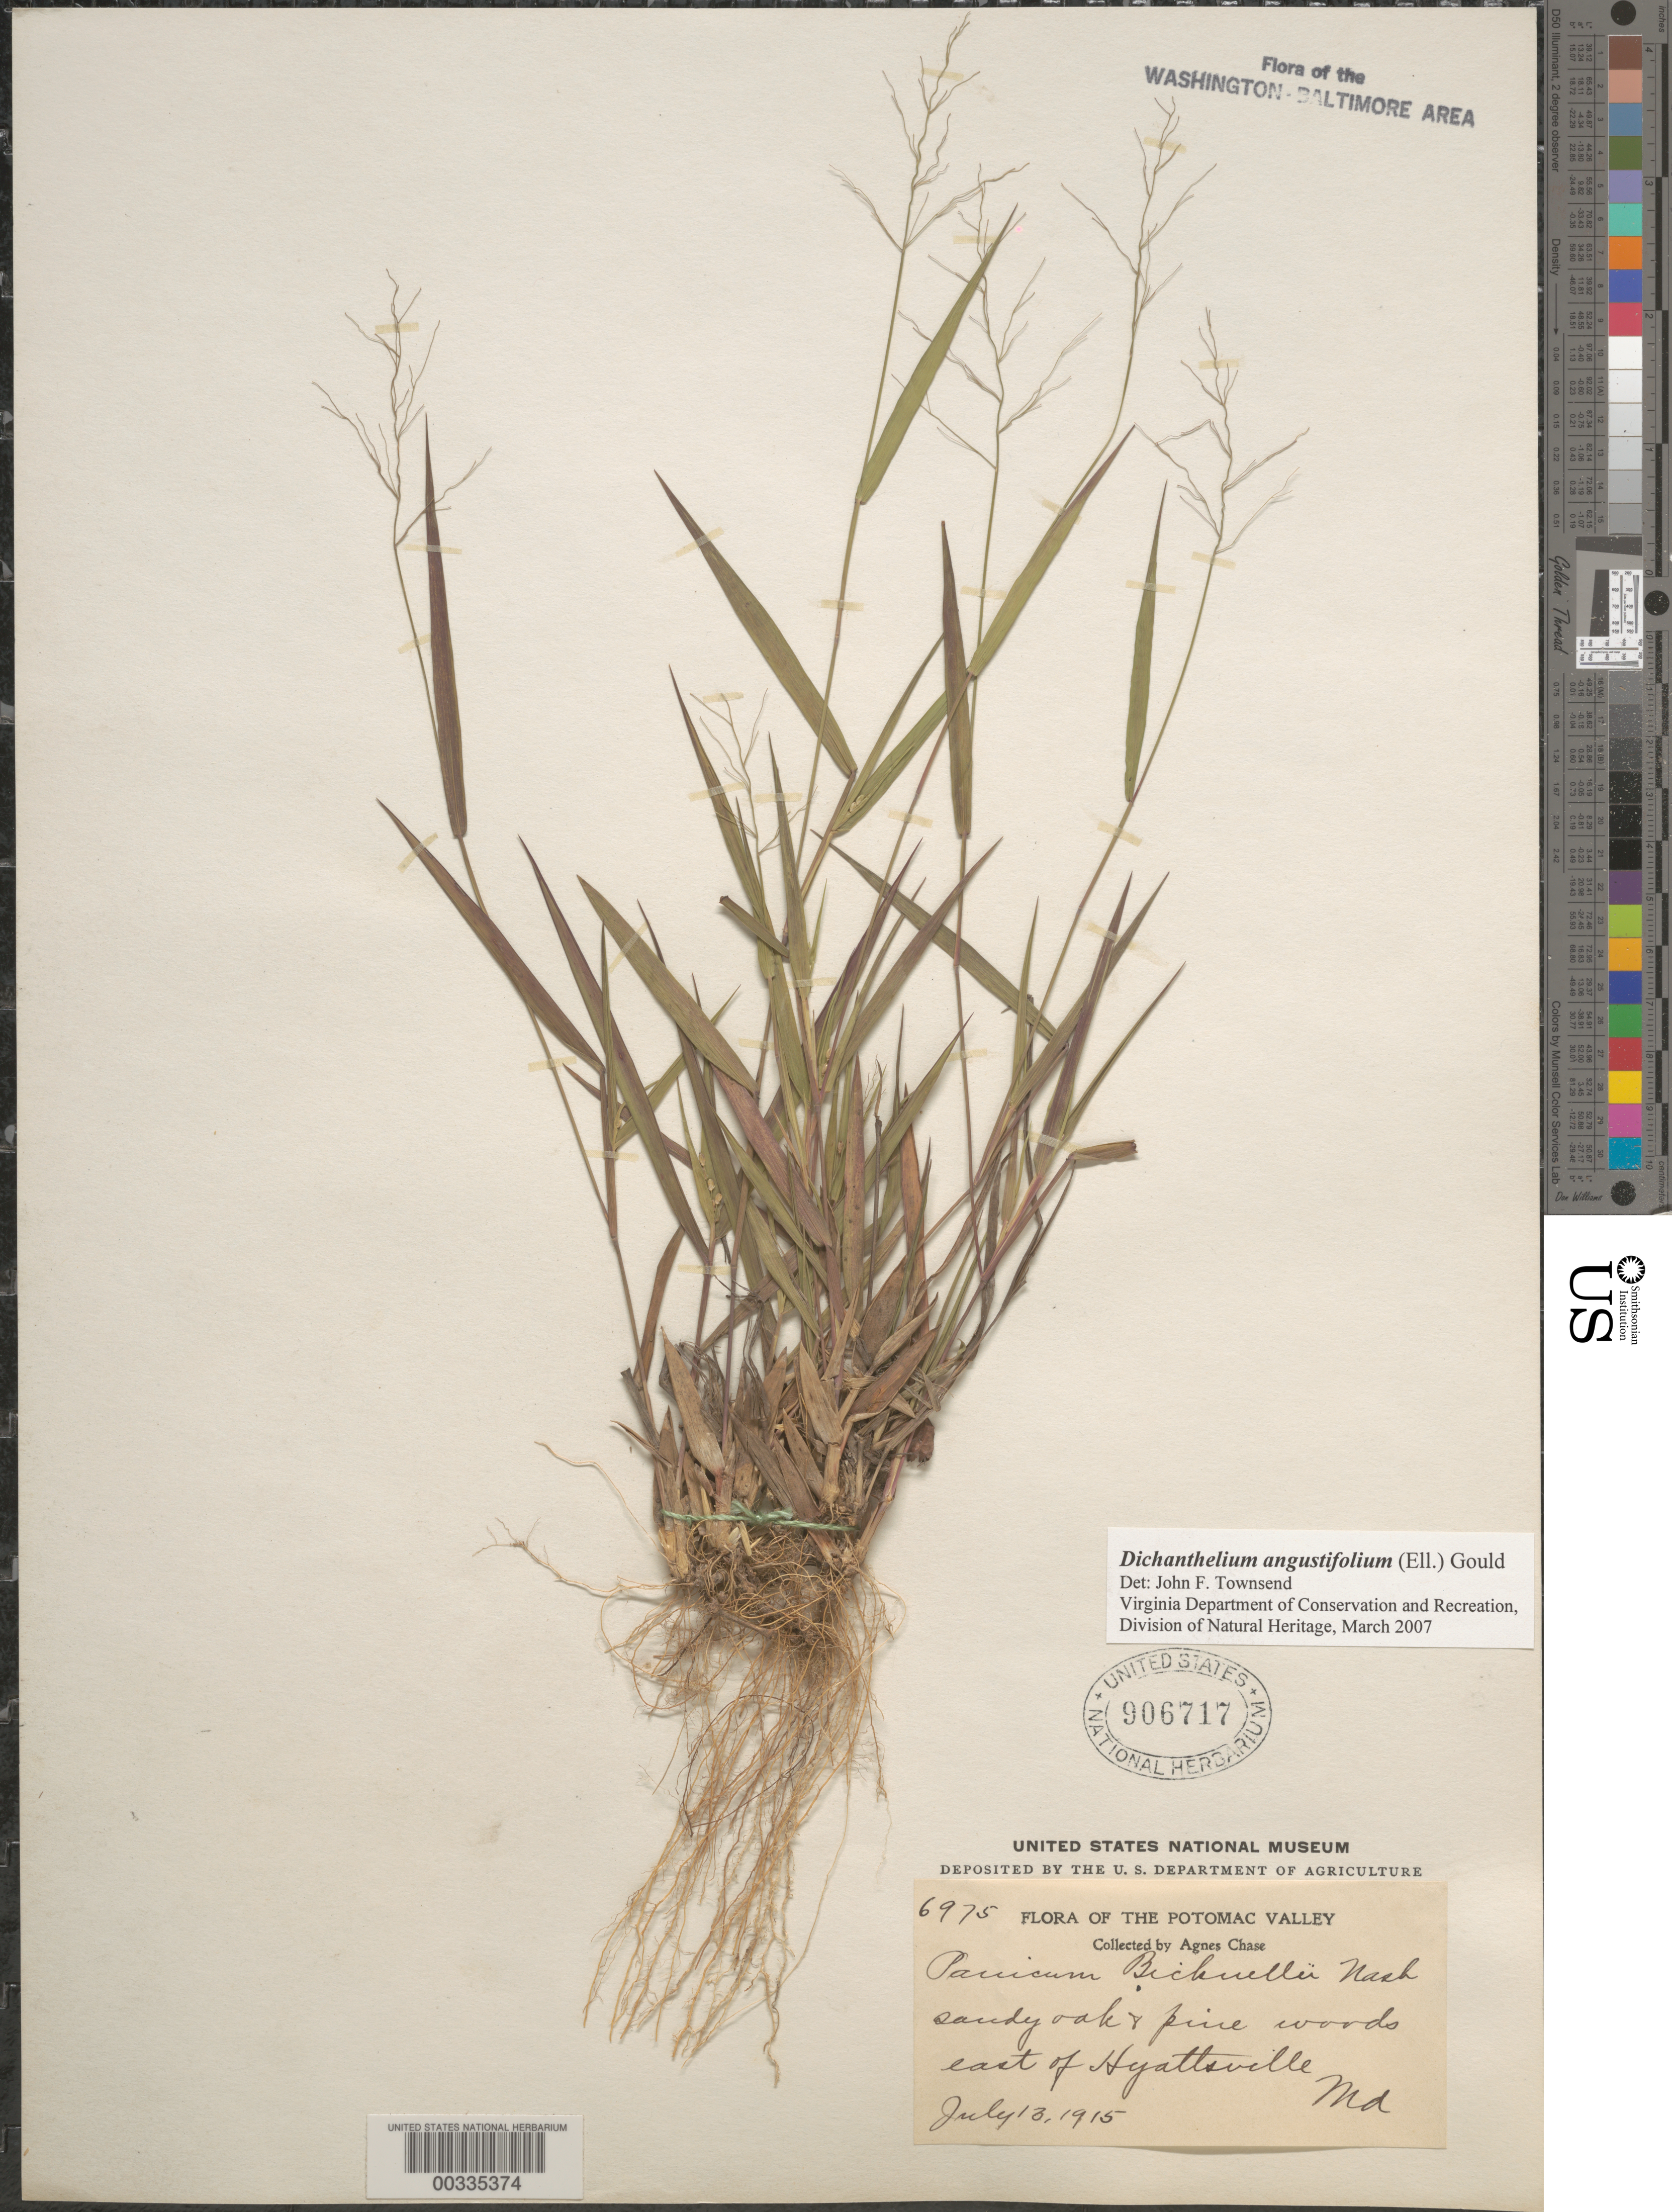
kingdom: Plantae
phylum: Tracheophyta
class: Liliopsida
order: Poales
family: Poaceae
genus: Dichanthelium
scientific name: Dichanthelium angustifolium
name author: (Ellison) Gould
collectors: A. Chase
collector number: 6975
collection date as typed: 13 Jul 1915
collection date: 1915-07-13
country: United States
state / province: Maryland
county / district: Prince George's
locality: East of Hyattsville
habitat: Sandy oak & pine woods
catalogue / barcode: US 906717